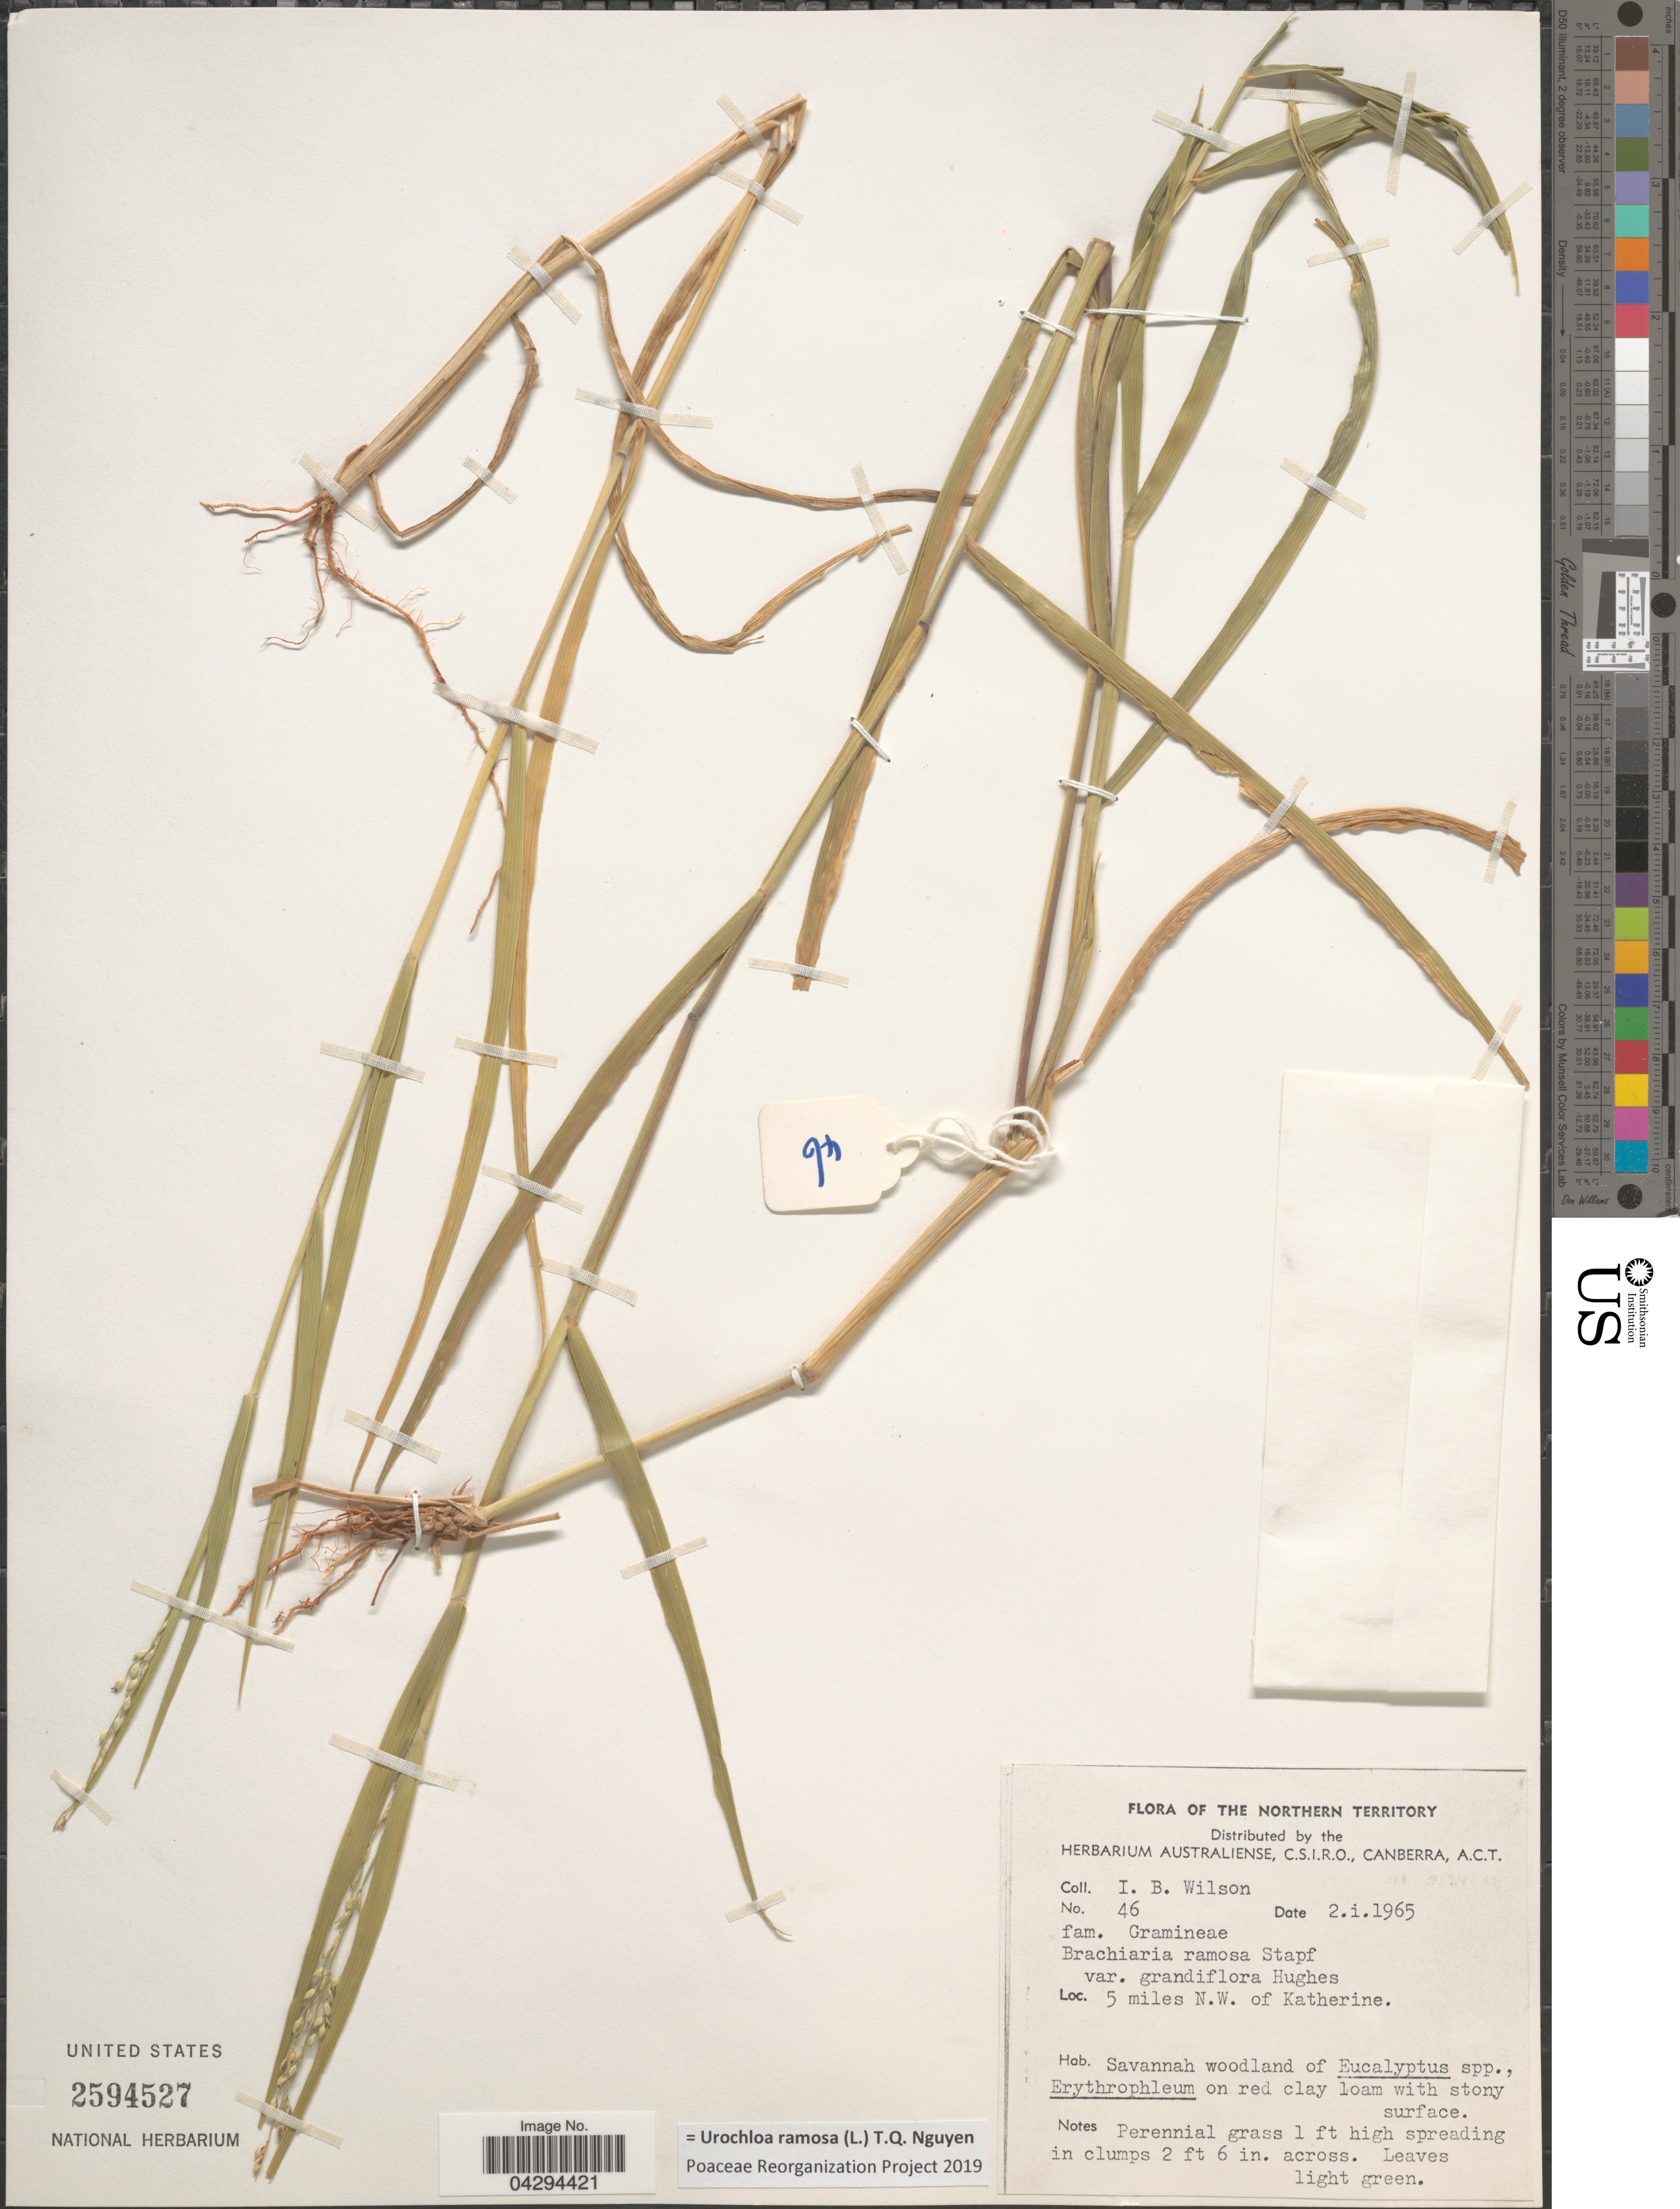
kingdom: Plantae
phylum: Tracheophyta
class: Liliopsida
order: Poales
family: Poaceae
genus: Urochloa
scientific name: Urochloa ramosa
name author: T.Q. Nguyen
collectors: I. B. Wilson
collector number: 46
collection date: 1965-01-02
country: Australia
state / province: Northern Territory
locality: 5 miles N.W. of Katherine. Savannah woodland, on red clay loam with stony surface.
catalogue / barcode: US 2594527